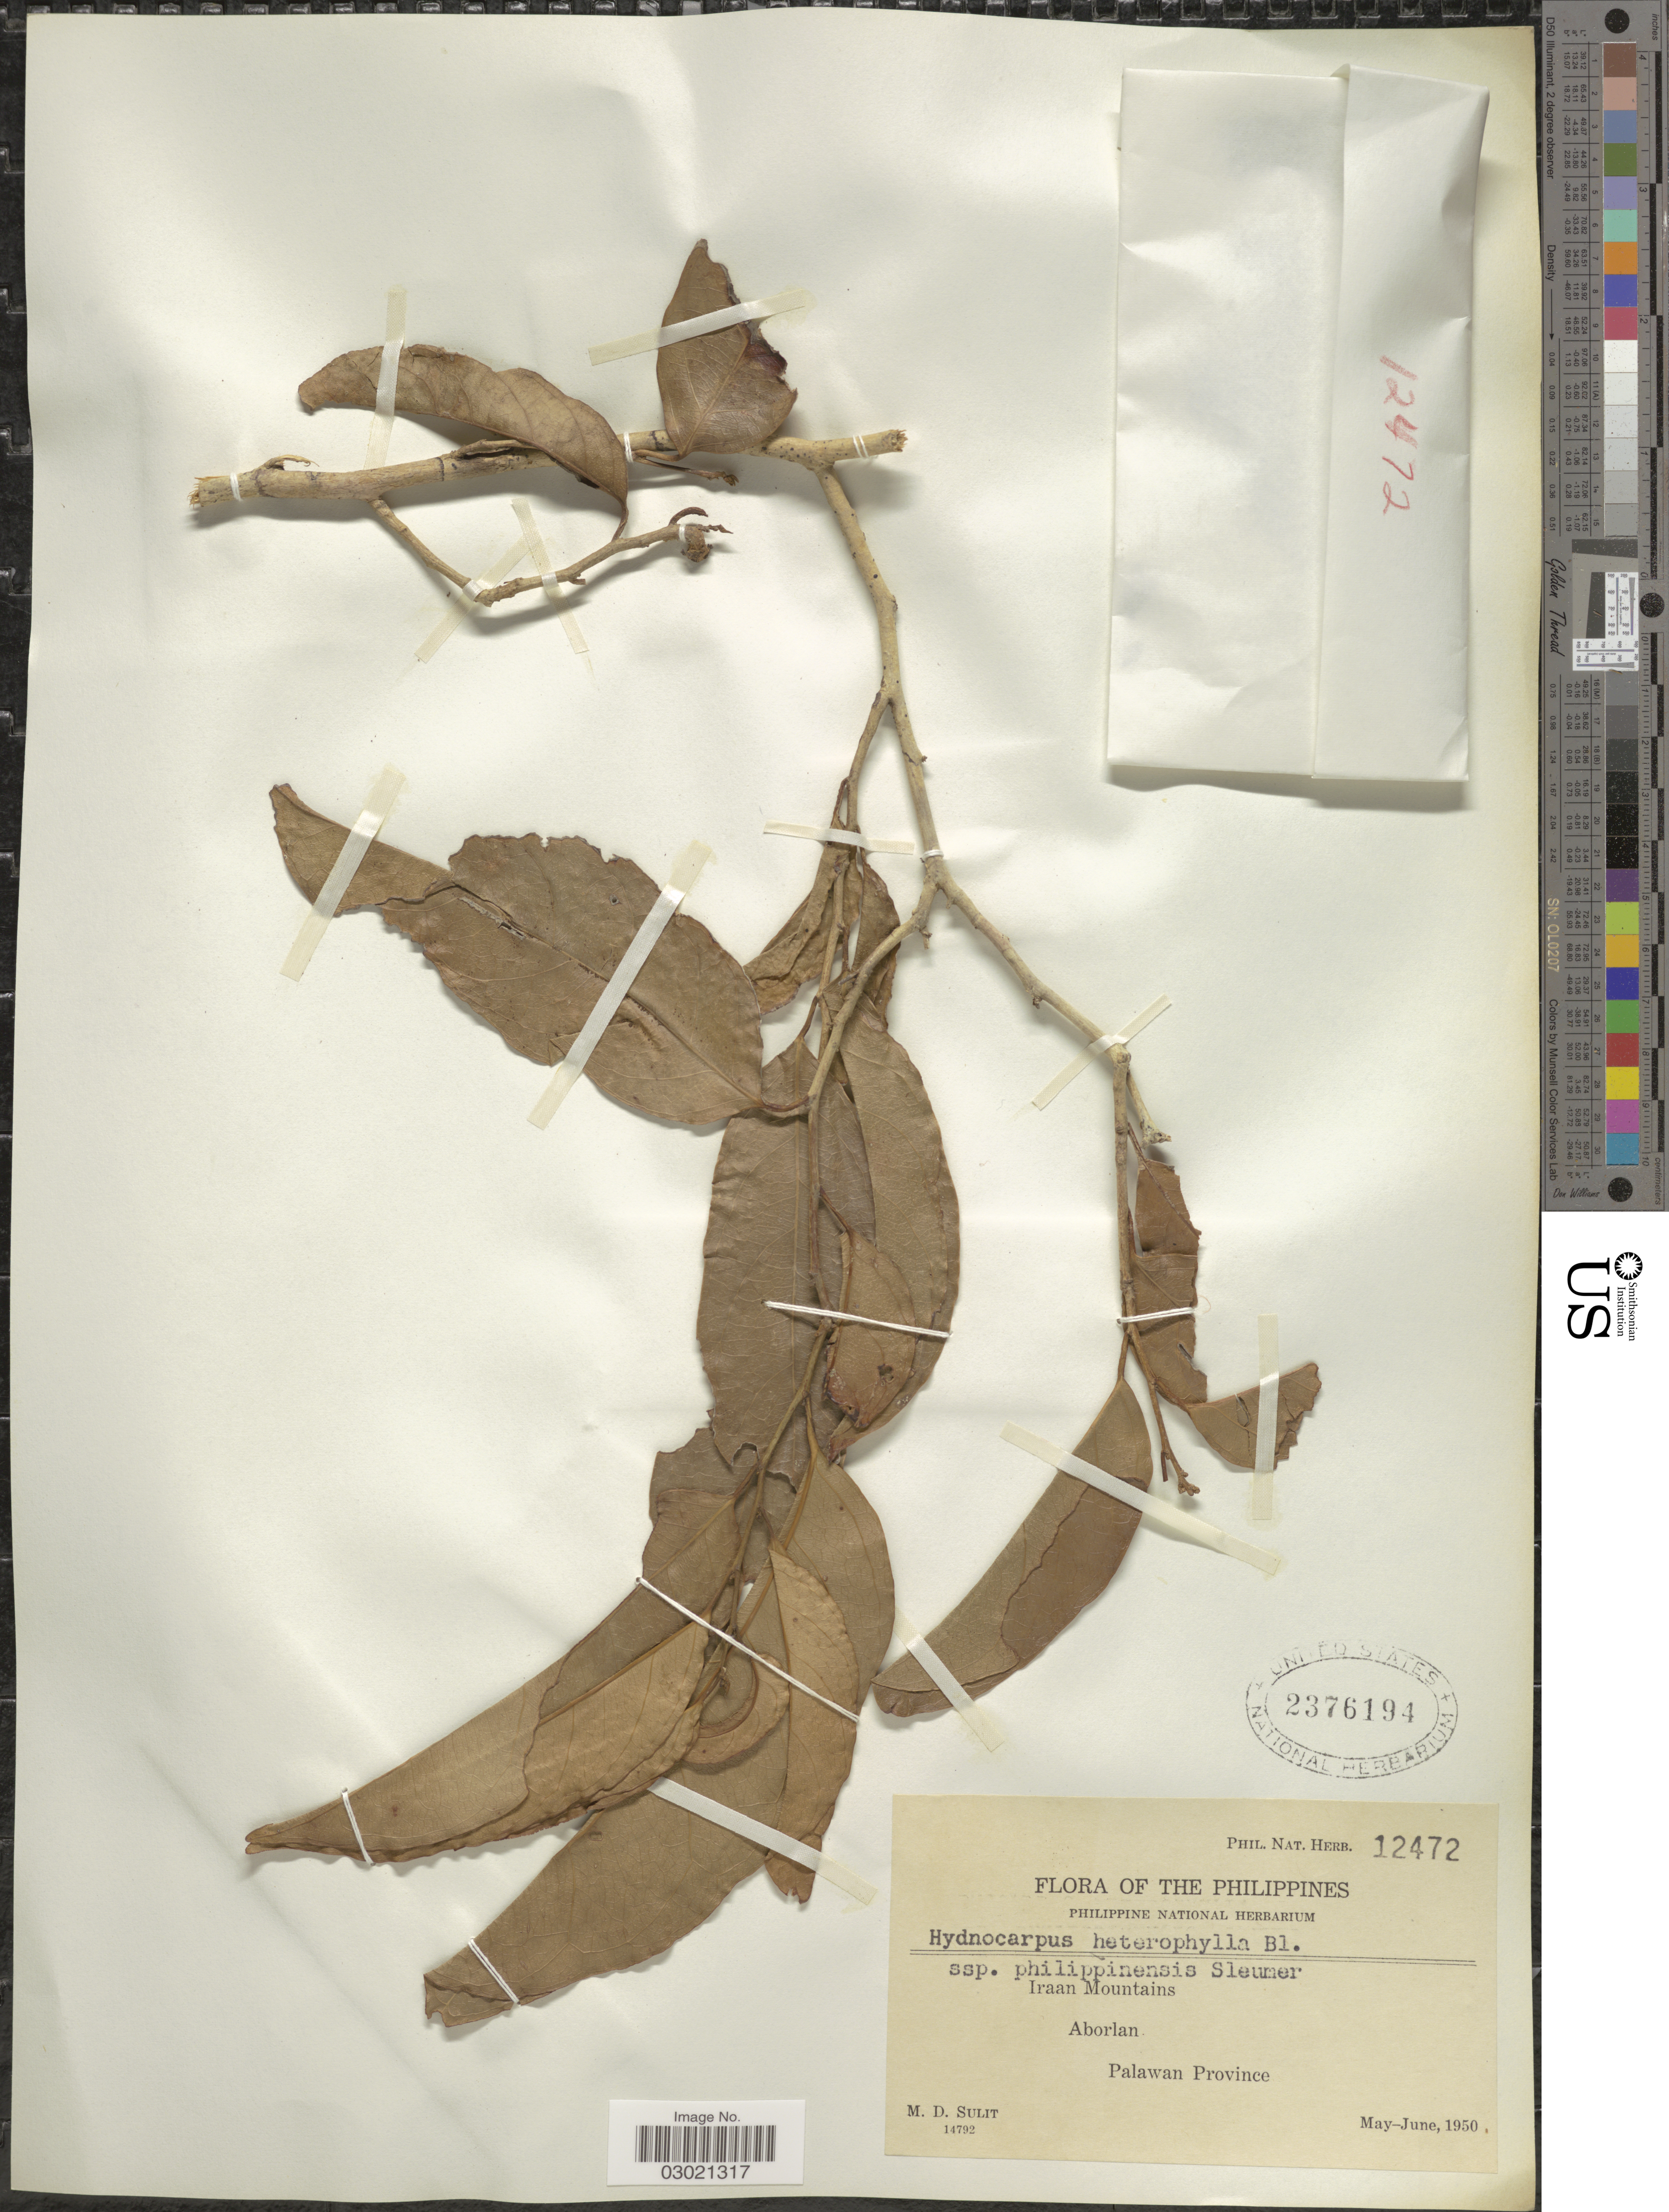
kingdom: Plantae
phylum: Tracheophyta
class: Magnoliopsida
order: Malpighiales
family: Achariaceae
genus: Hydnocarpus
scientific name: Hydnocarpus heterophyllus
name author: Blume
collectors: M. Sulit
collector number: Phil. Nat. Herb. 12472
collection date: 1950-05/1950-06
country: Philippines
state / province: Mimaropa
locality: Iraan Mountains, Aborlan. Palawan Province.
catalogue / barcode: US 2376194